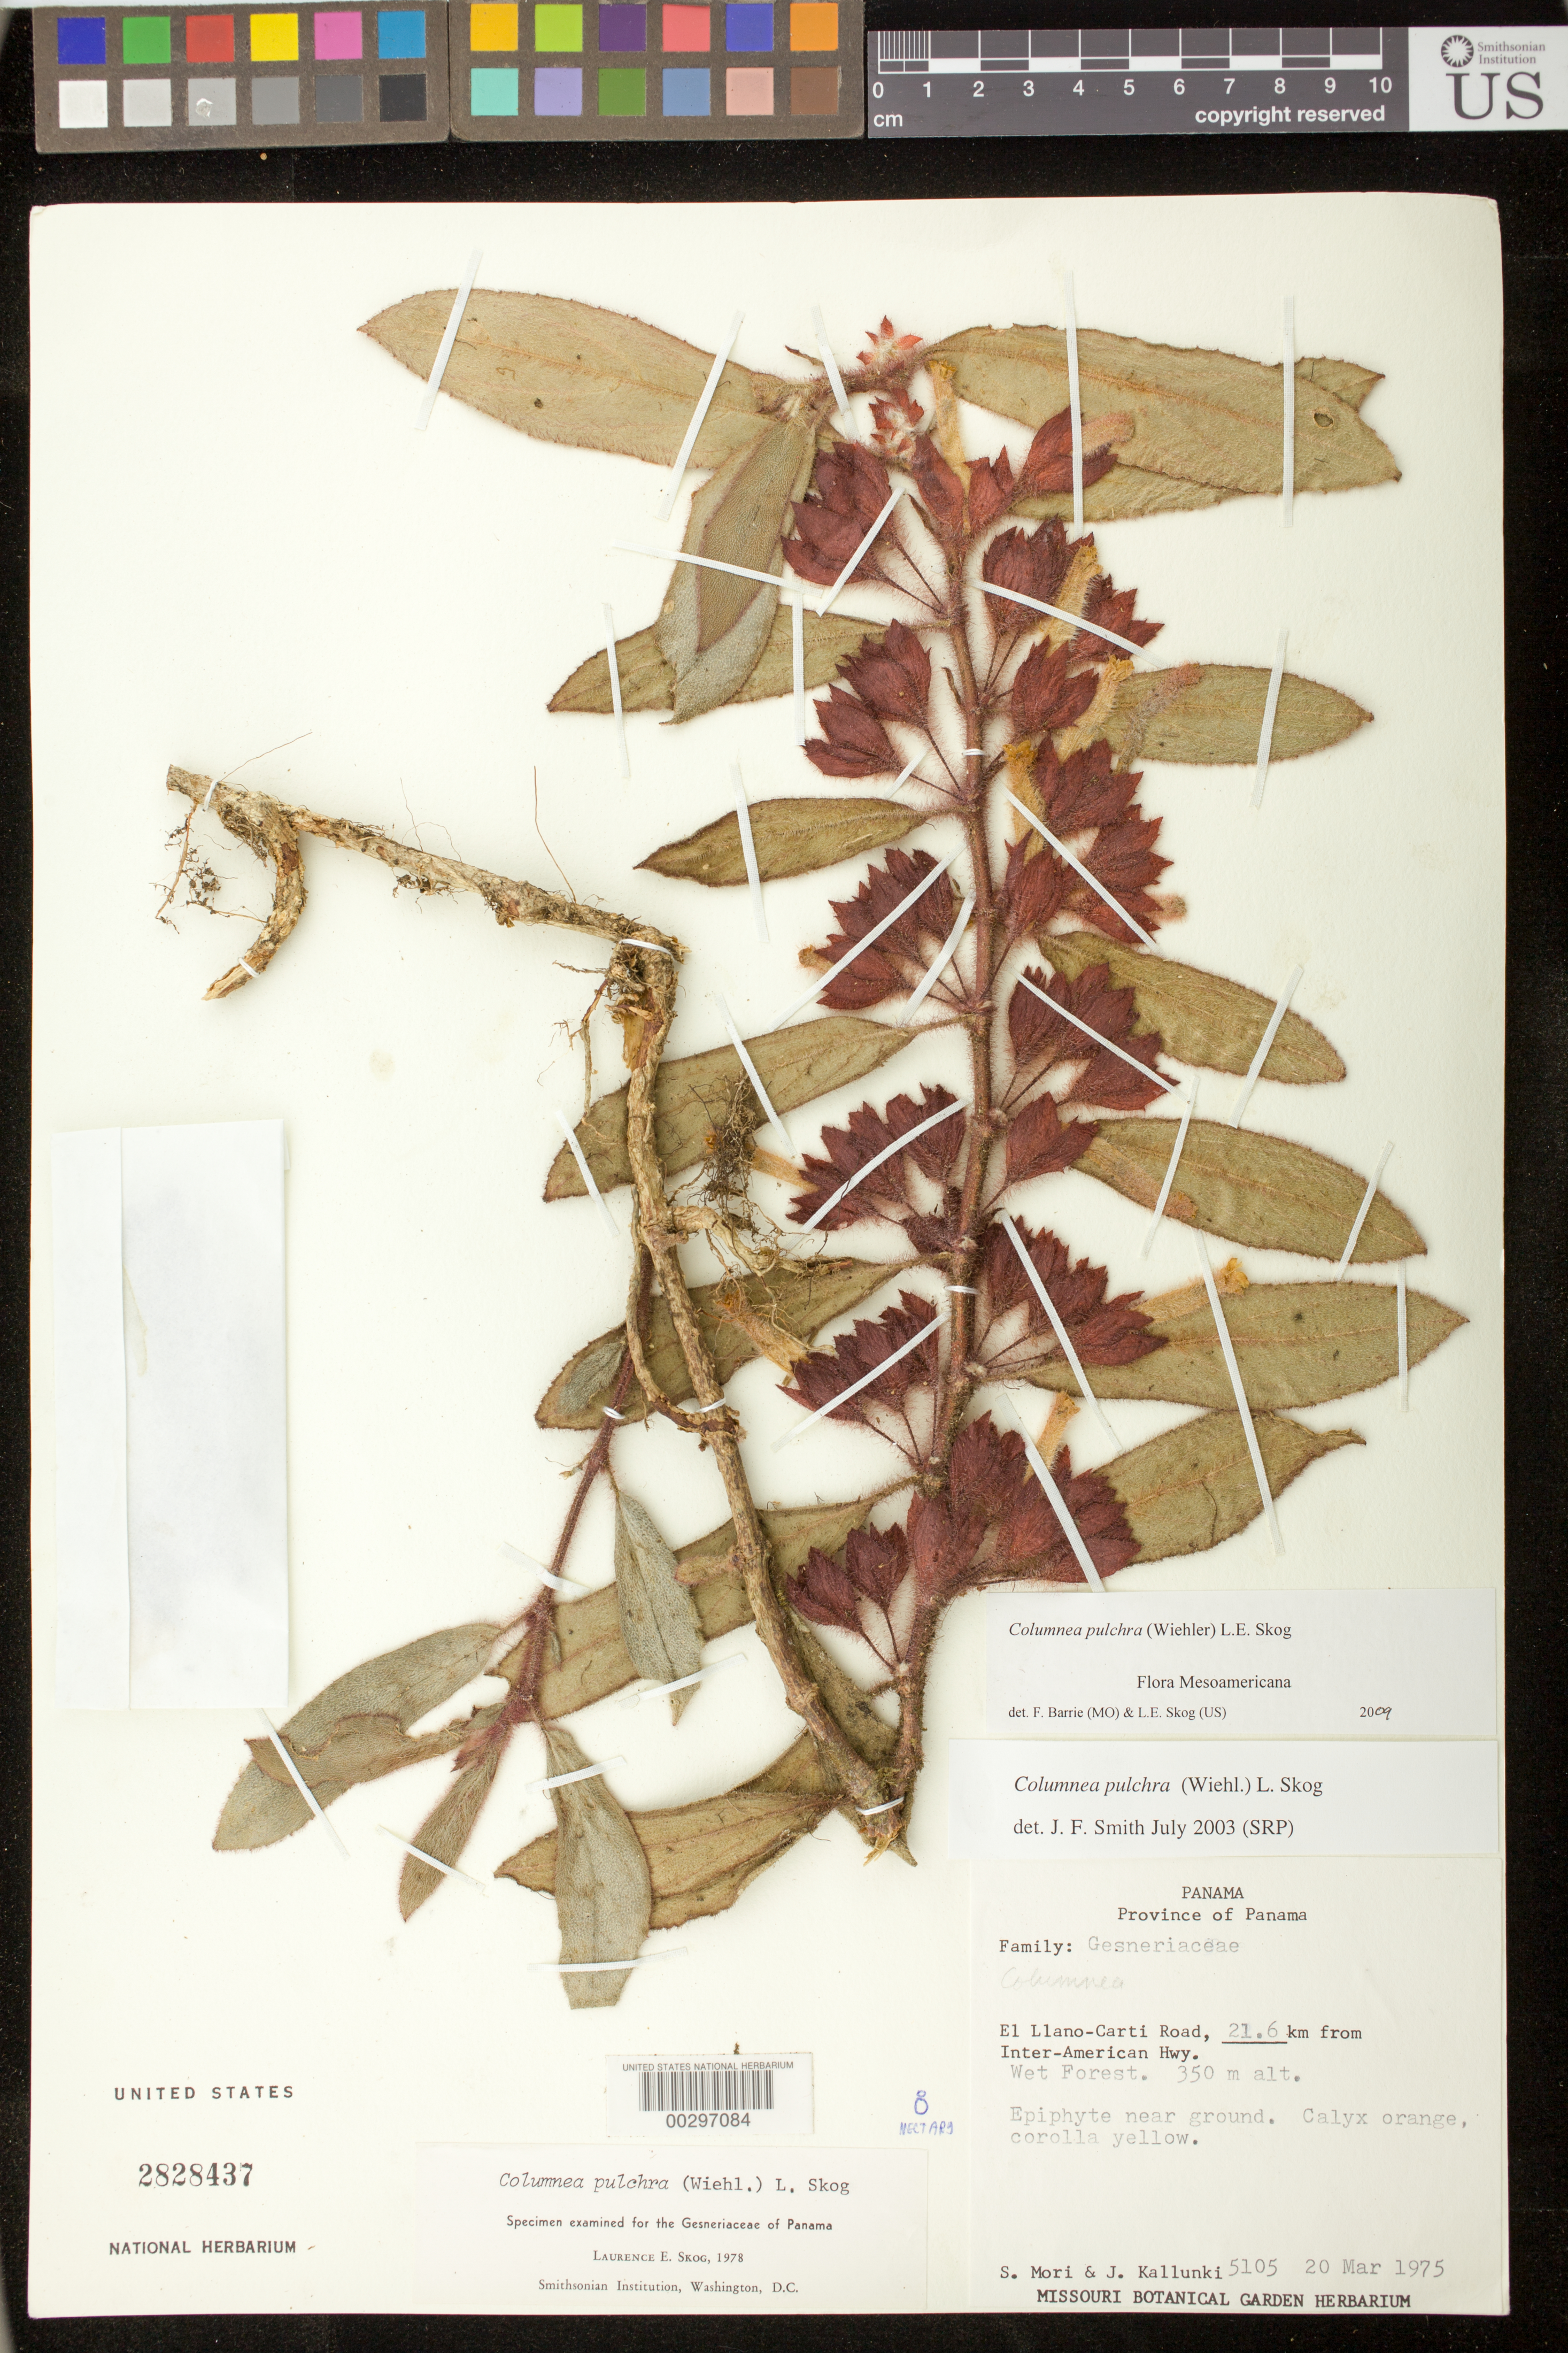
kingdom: Plantae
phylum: Tracheophyta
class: Magnoliopsida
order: Lamiales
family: Gesneriaceae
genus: Columnea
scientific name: Columnea pulchra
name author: (Wiehler) L.E. Skog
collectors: S. Mori & J. Kallunki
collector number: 5105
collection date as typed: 20 Mar 1975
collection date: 1975-03-20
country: Panama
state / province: Panamá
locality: El Llano-Carti road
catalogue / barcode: US 2828437